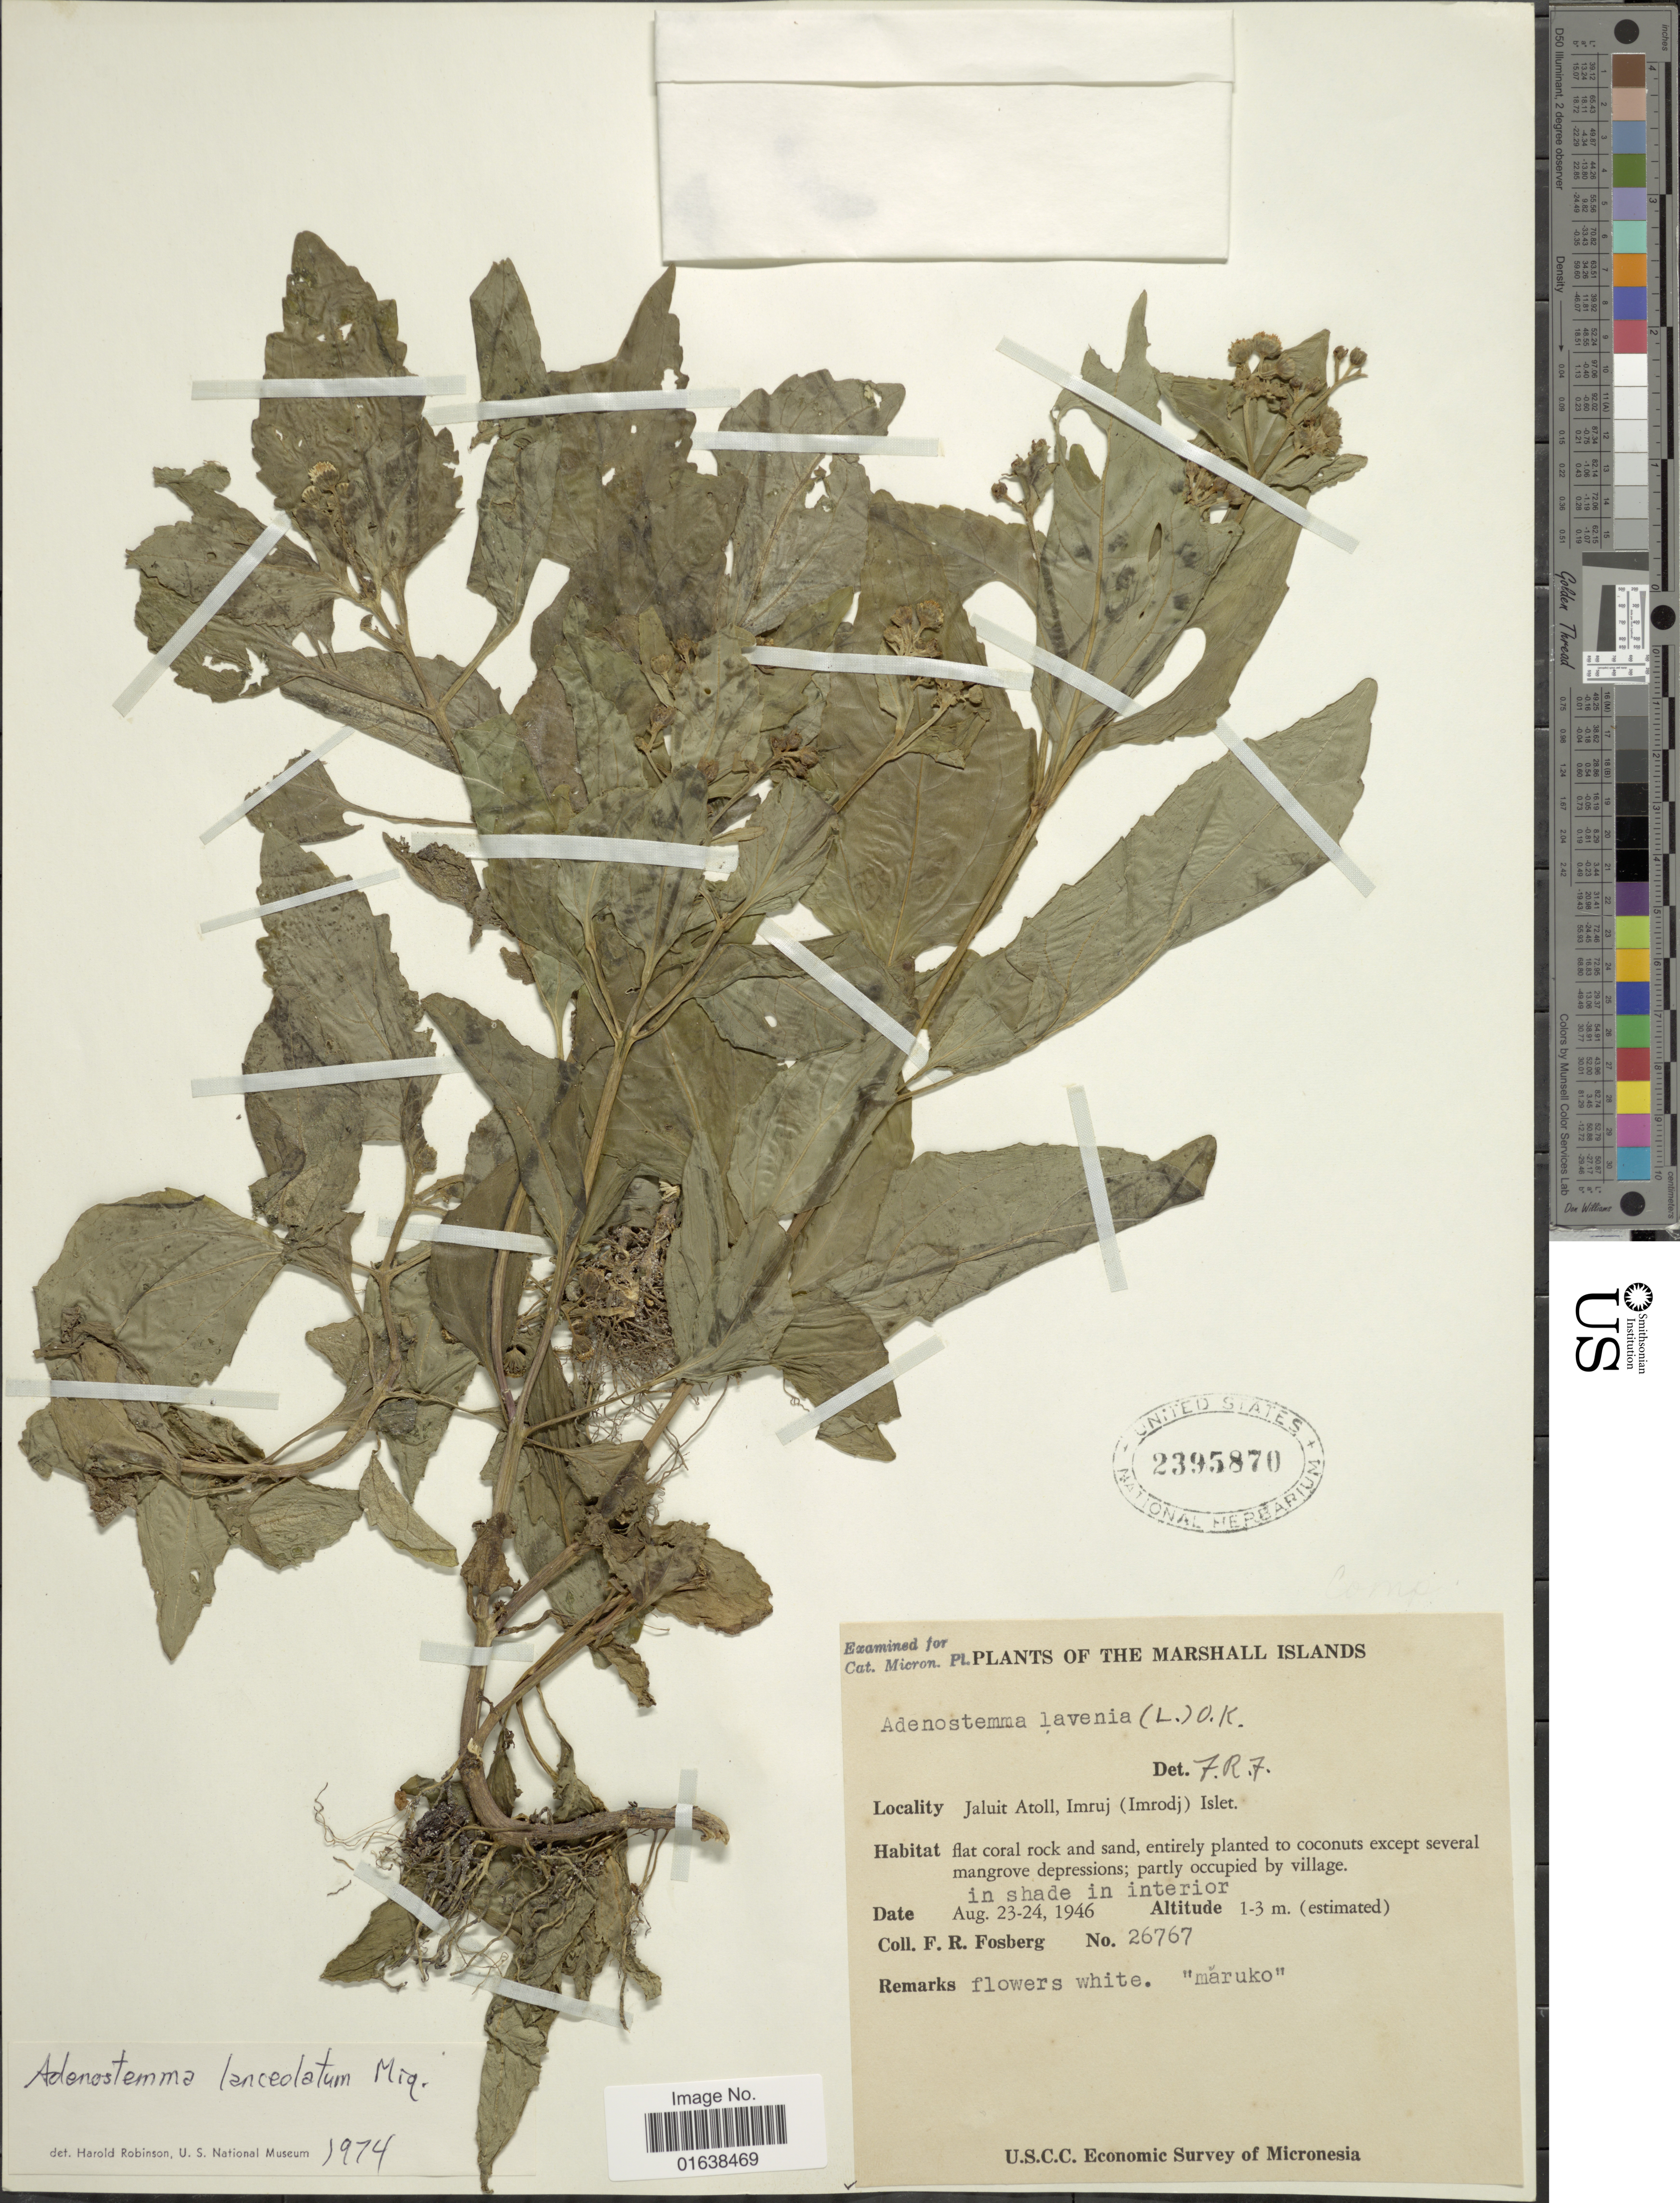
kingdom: Plantae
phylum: Tracheophyta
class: Magnoliopsida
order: Asterales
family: Asteraceae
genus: Adenostemma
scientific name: Adenostemma lanceolatum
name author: Miq.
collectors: F. R. Fosberg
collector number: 26767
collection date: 1946-08-23/1946-08-24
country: Marshall Islands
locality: The Marshall Islands. Jaluit Atoll, Imruj (Imrodj) Islet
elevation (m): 1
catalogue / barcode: US 2395870